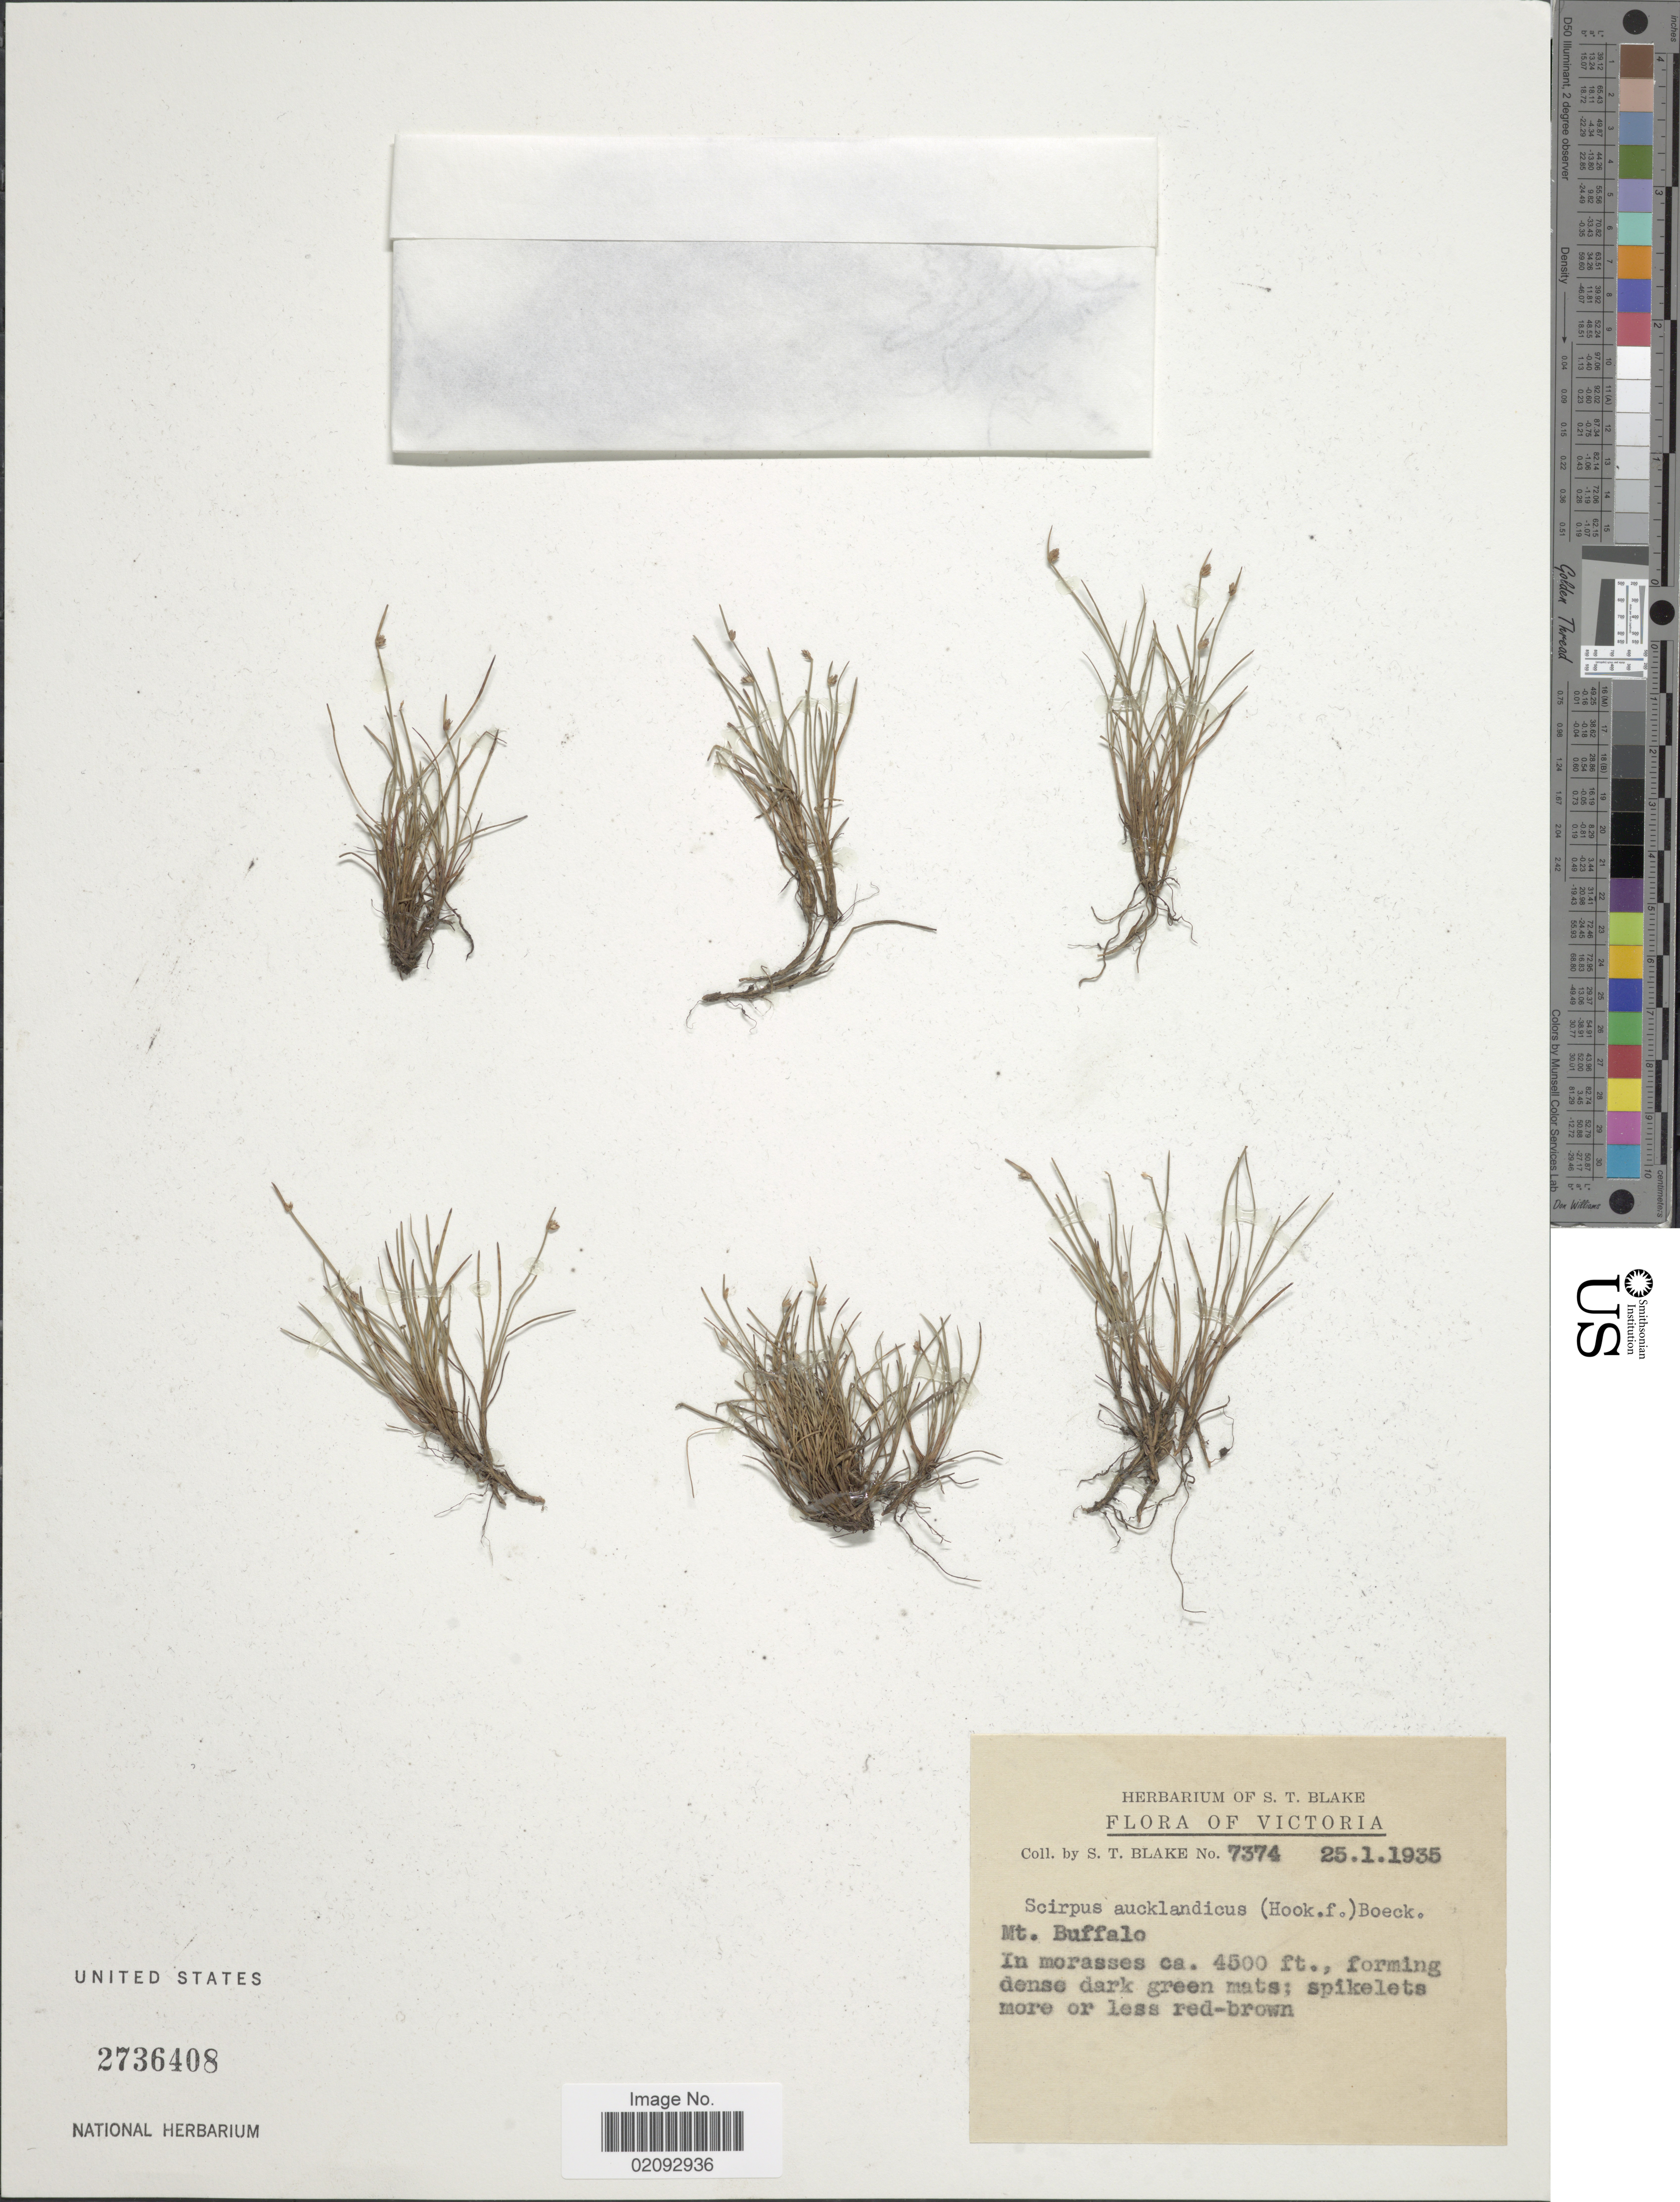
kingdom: Plantae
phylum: Tracheophyta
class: Liliopsida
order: Poales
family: Cyperaceae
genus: Isolepis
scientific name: Isolepis aucklandica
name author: Hook. f.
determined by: Adams, L. G.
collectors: S. T. Blake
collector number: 7374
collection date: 1935-01-25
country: Australia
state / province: Victoria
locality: Victoria, Mt Buffalo, In morasses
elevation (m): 1372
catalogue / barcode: US 2736408